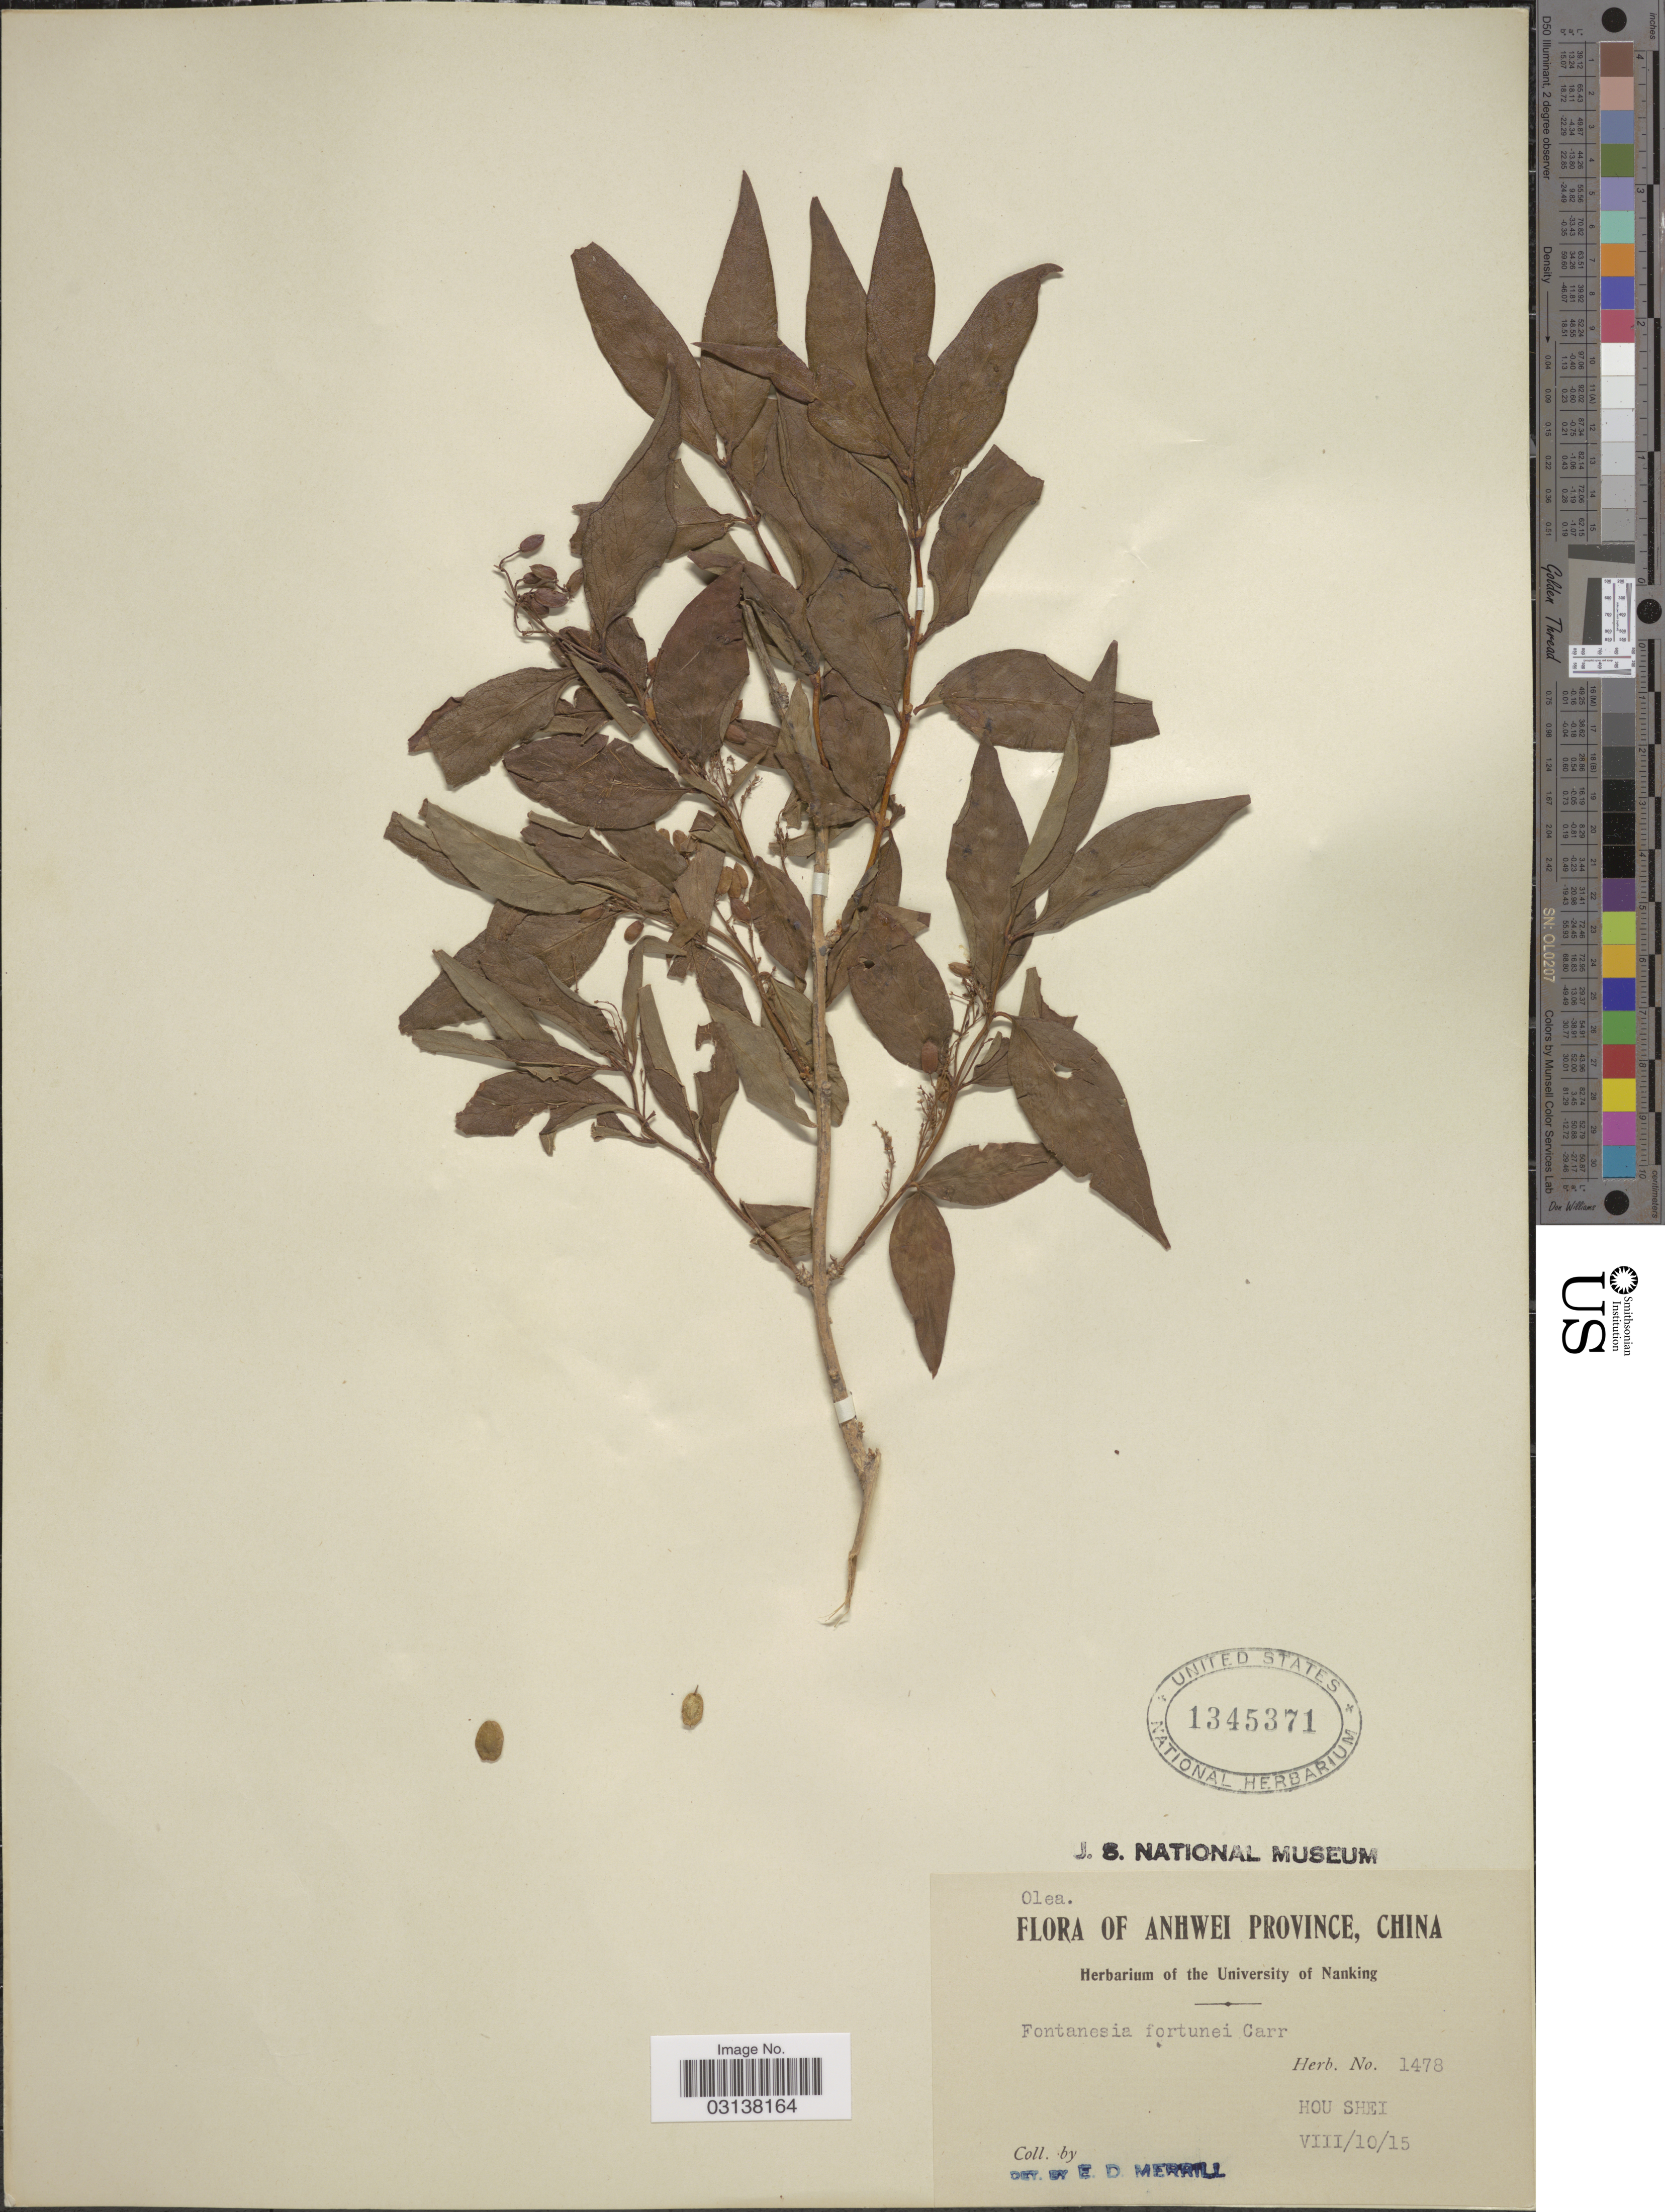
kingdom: Plantae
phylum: Tracheophyta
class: Magnoliopsida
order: Lamiales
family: Oleaceae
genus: Fontanesia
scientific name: Fontanesia fortunei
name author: Carrière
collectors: E. D. Merrill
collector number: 1478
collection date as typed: Transcribed d/m/y: 10/8/15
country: China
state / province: Anhui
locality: Anhwei Province. Hou Shei.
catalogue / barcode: US 1345371